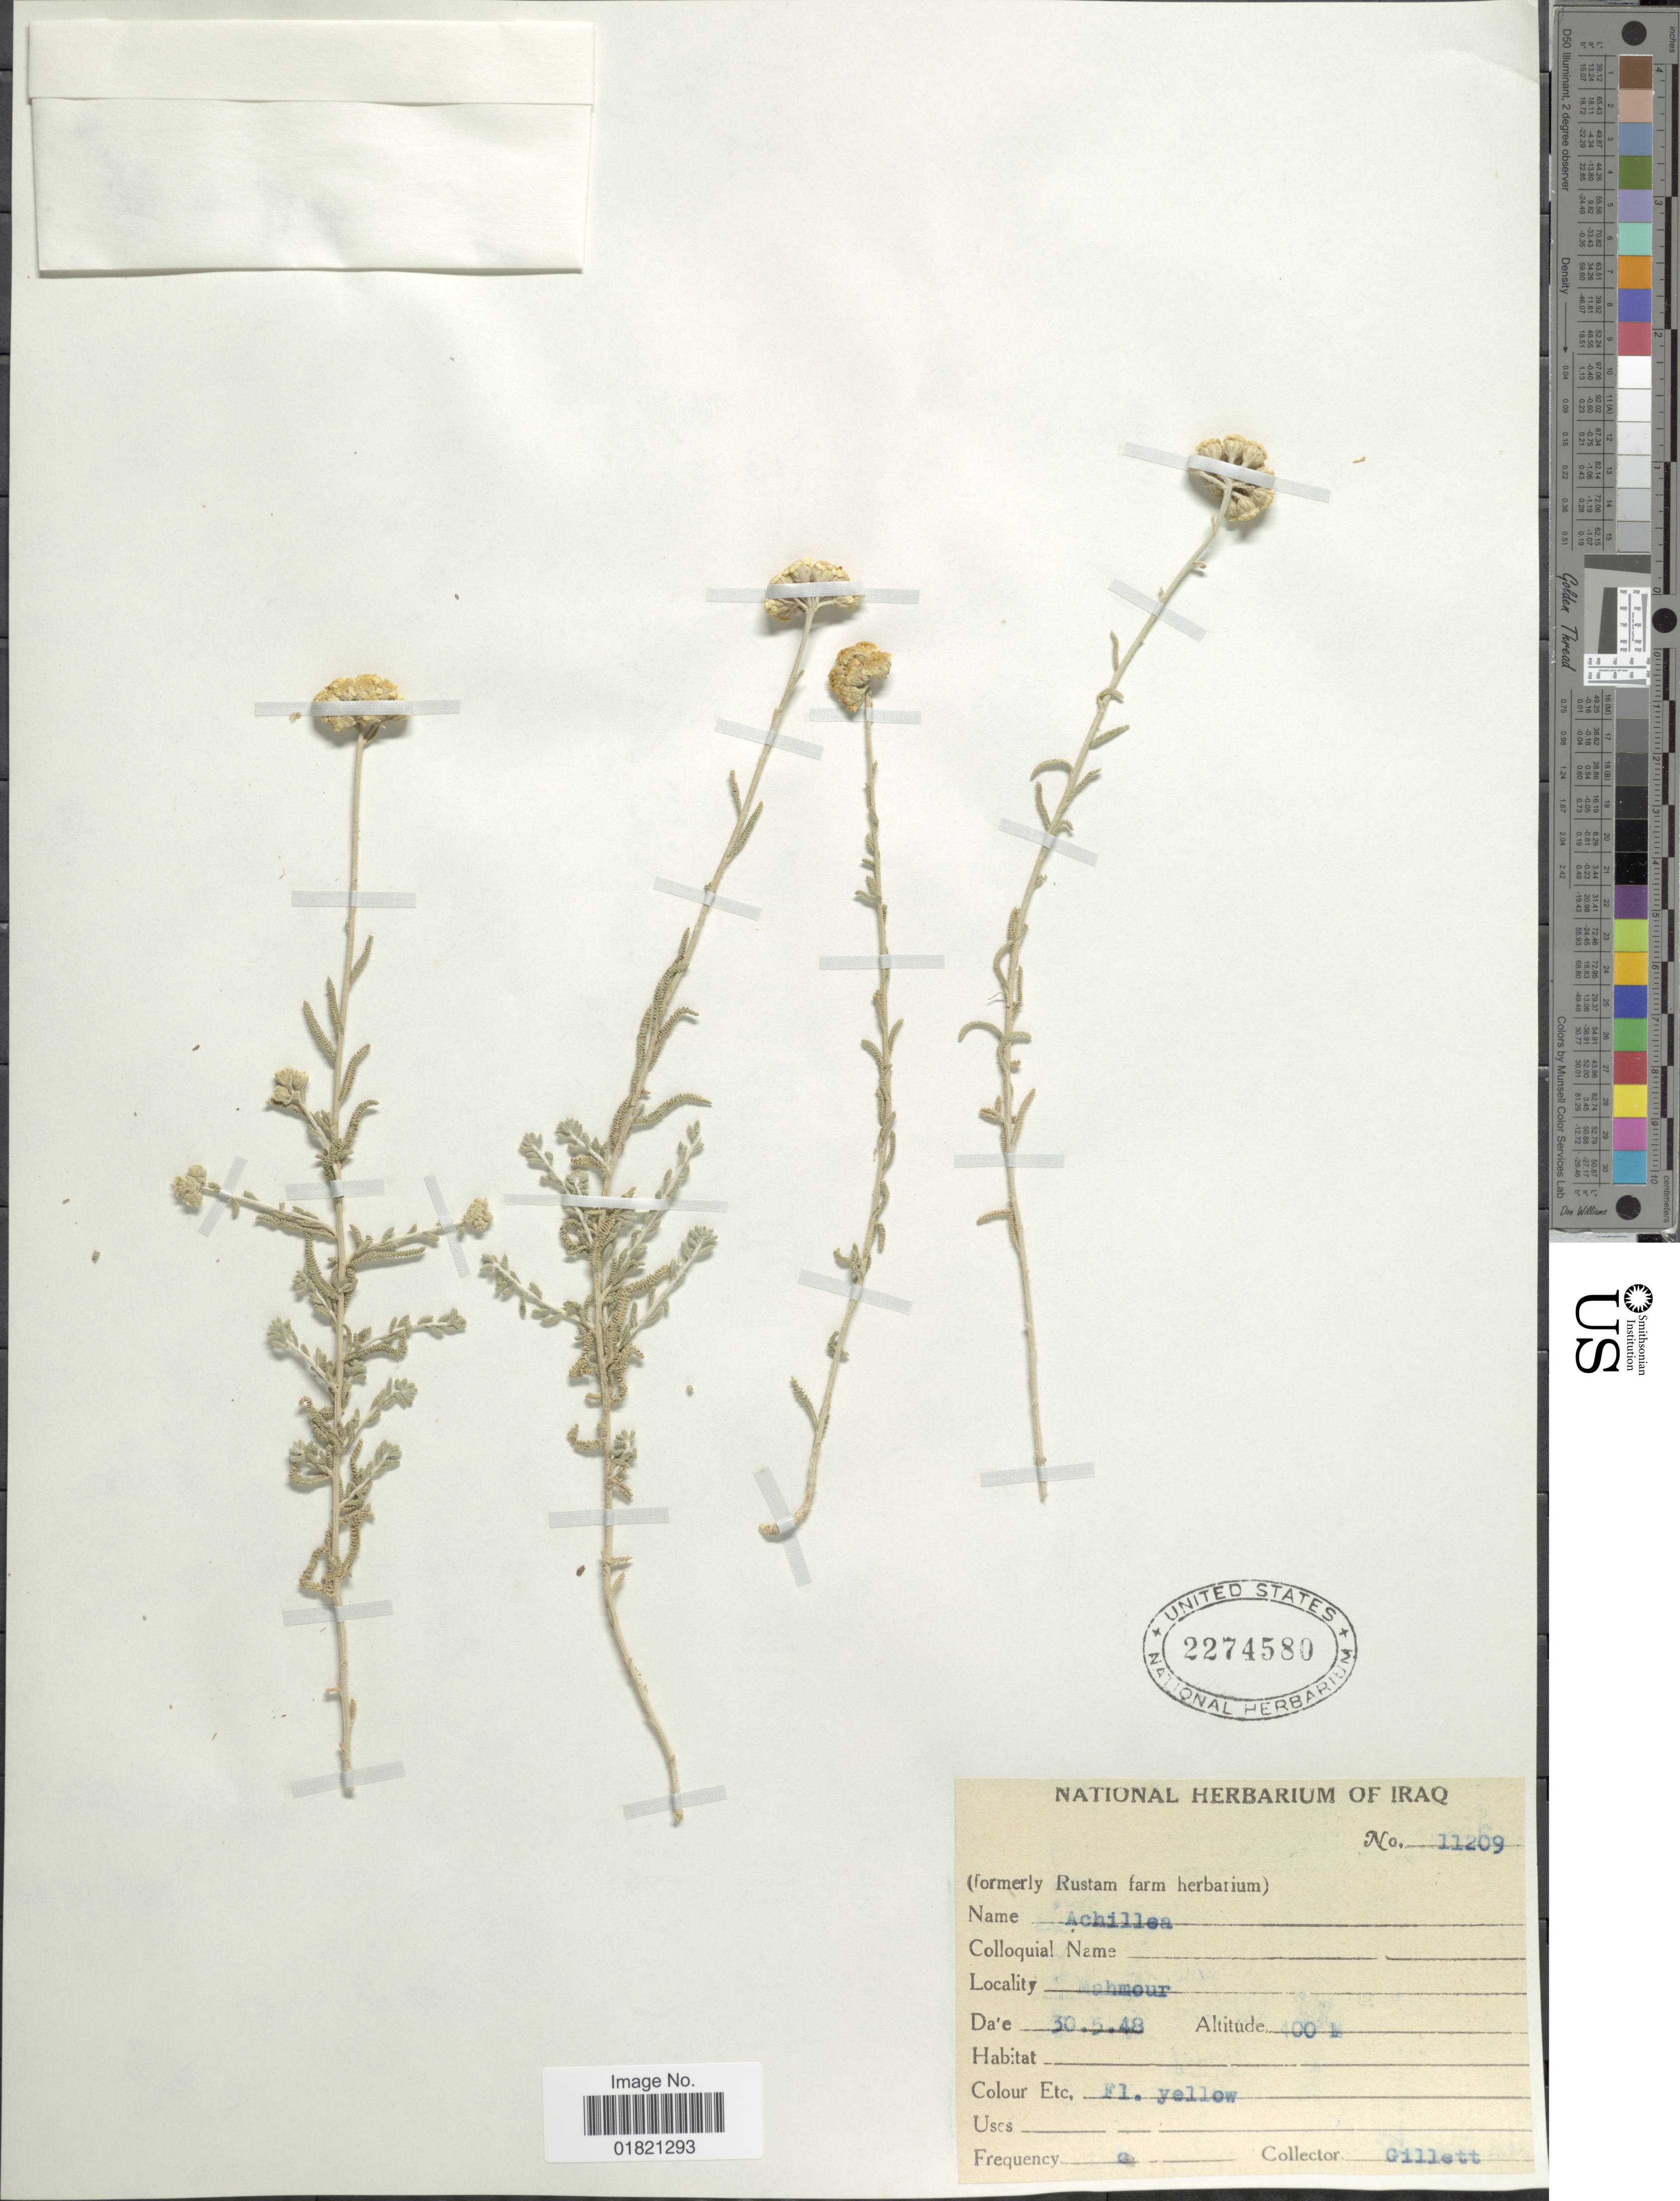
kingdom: Plantae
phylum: Tracheophyta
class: Magnoliopsida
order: Asterales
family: Asteraceae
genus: Achillea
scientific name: Achillea sp.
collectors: Gillett, --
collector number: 11209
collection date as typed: Transcribed d/m/y: 30/5/48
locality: Mahmour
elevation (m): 400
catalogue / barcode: US 2274580